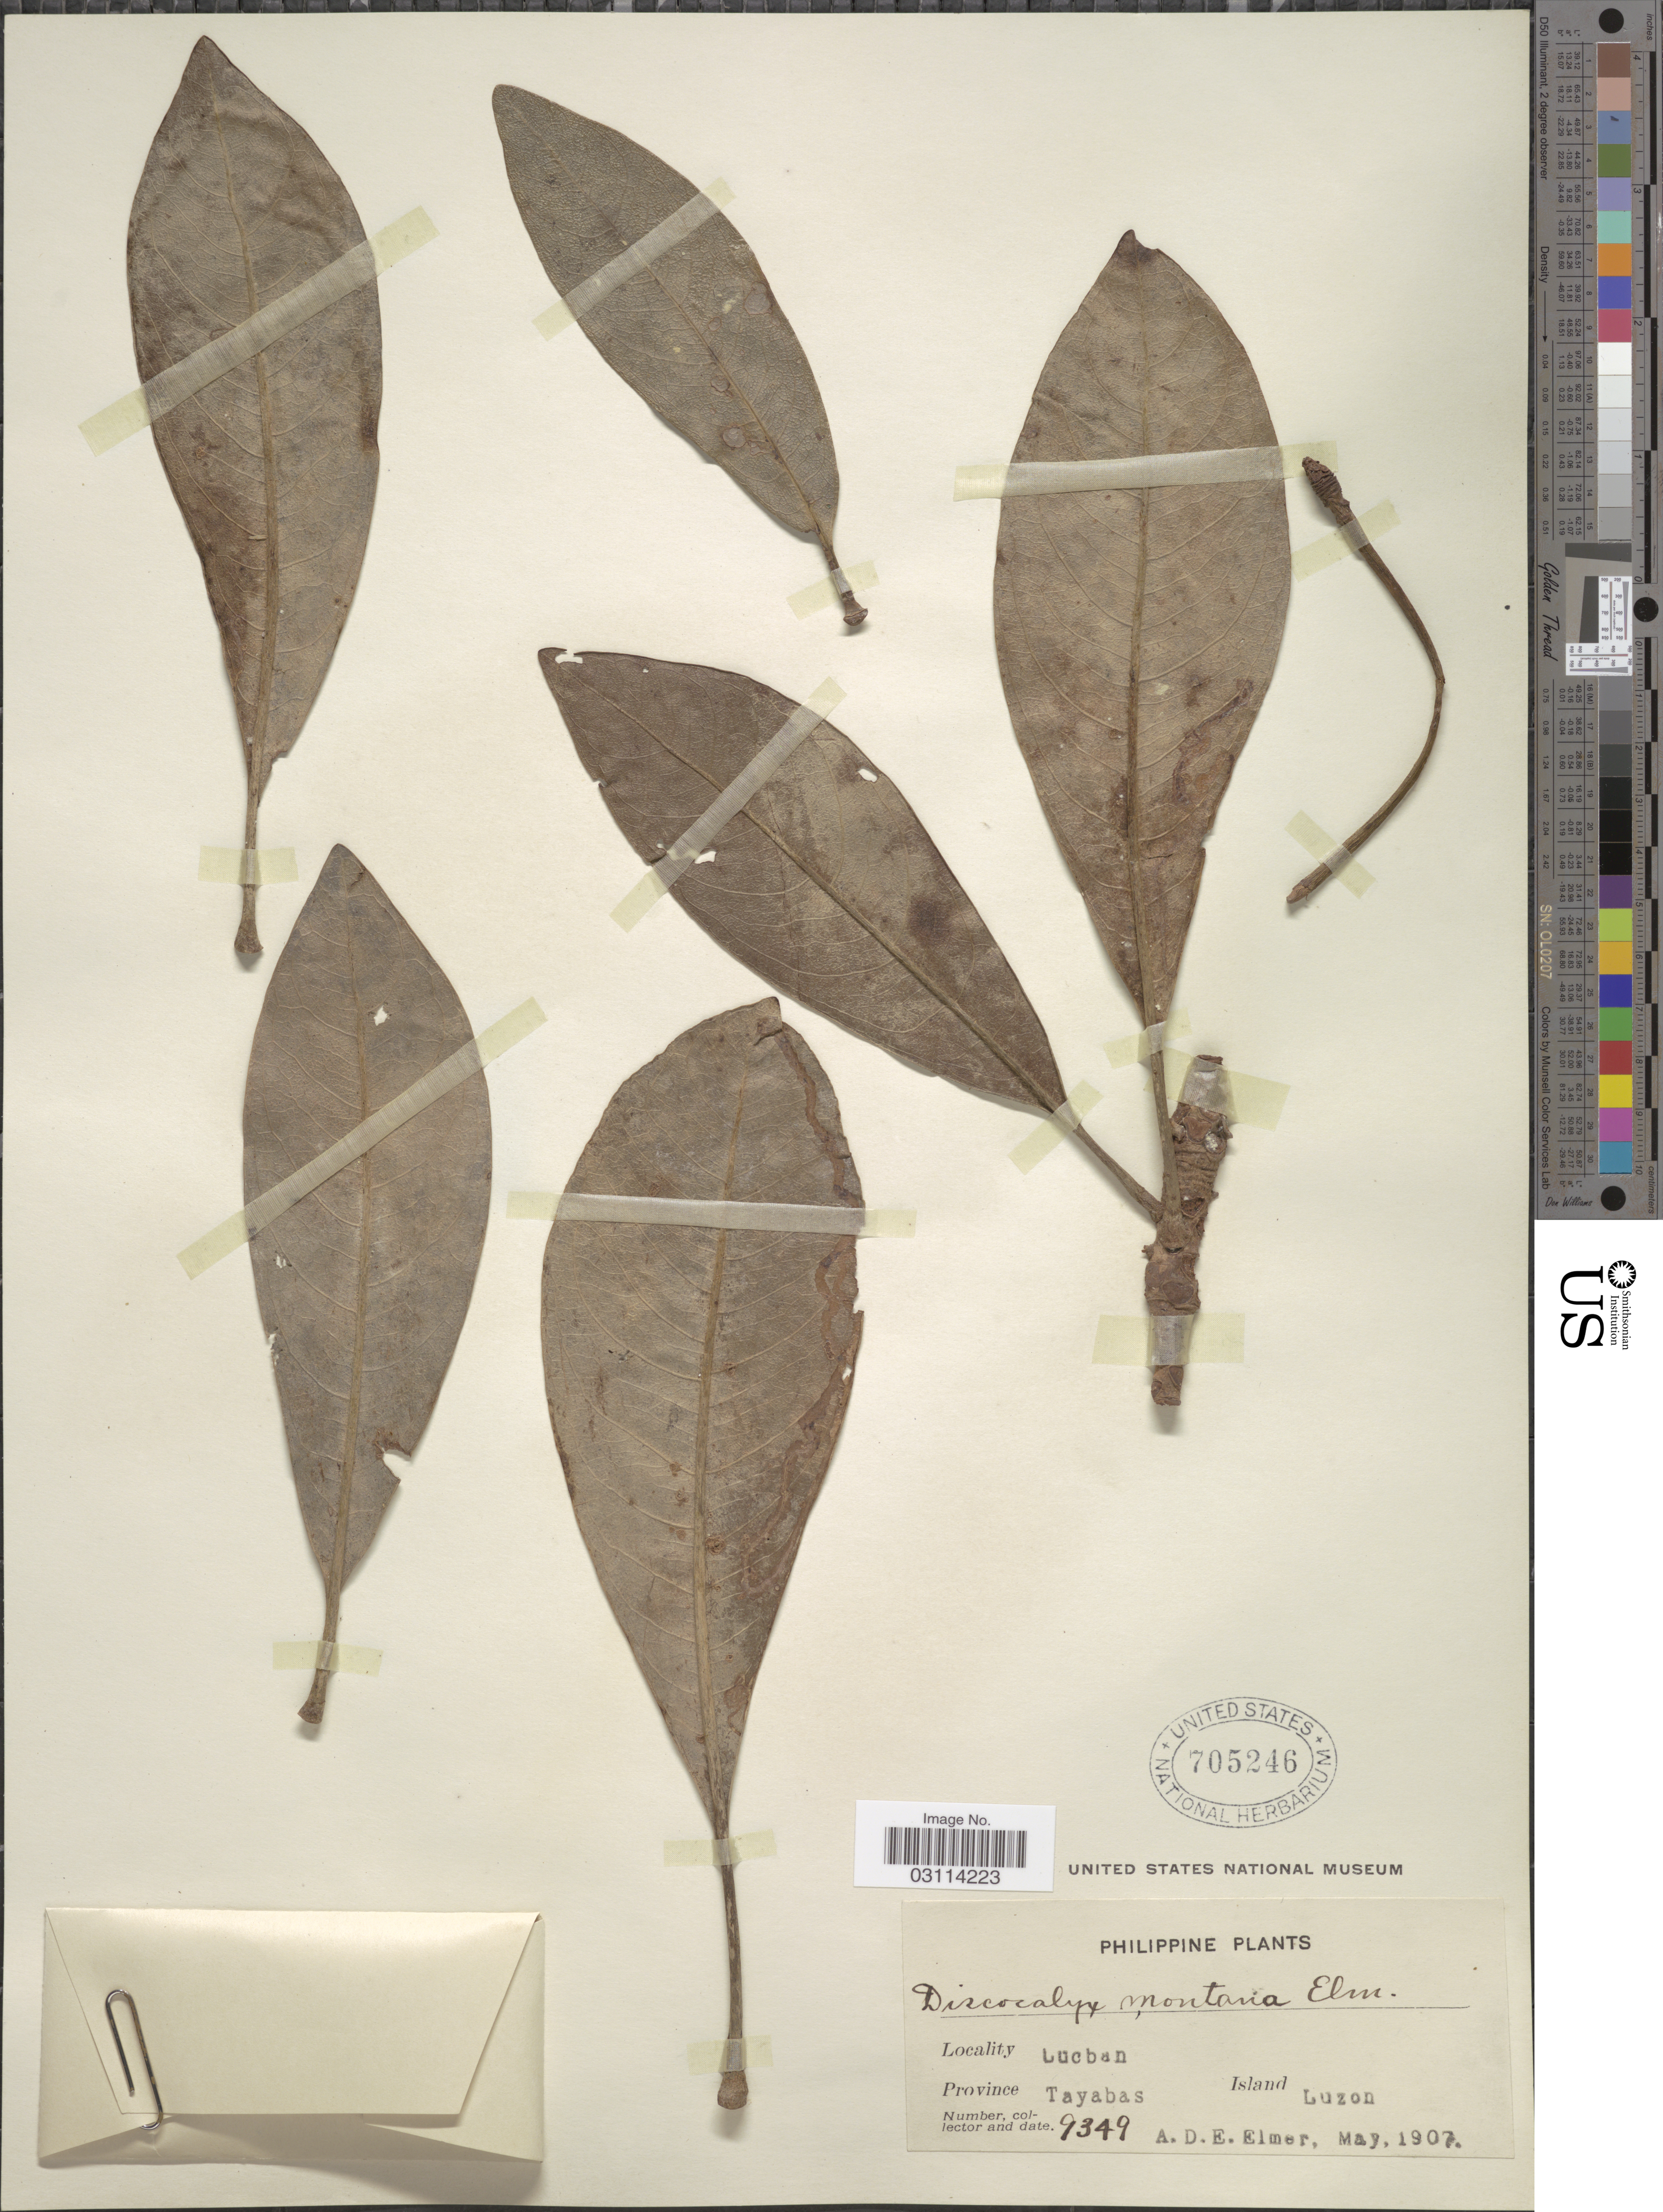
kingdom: Plantae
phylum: Tracheophyta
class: Magnoliopsida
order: Ericales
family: Primulaceae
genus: Discocalyx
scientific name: Discocalyx montana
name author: Elmer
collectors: A. D. E. Elmer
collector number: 9349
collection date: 1907-05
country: Philippines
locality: Lucban, Province Tayabas, Island Luzon.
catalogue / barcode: US 705246